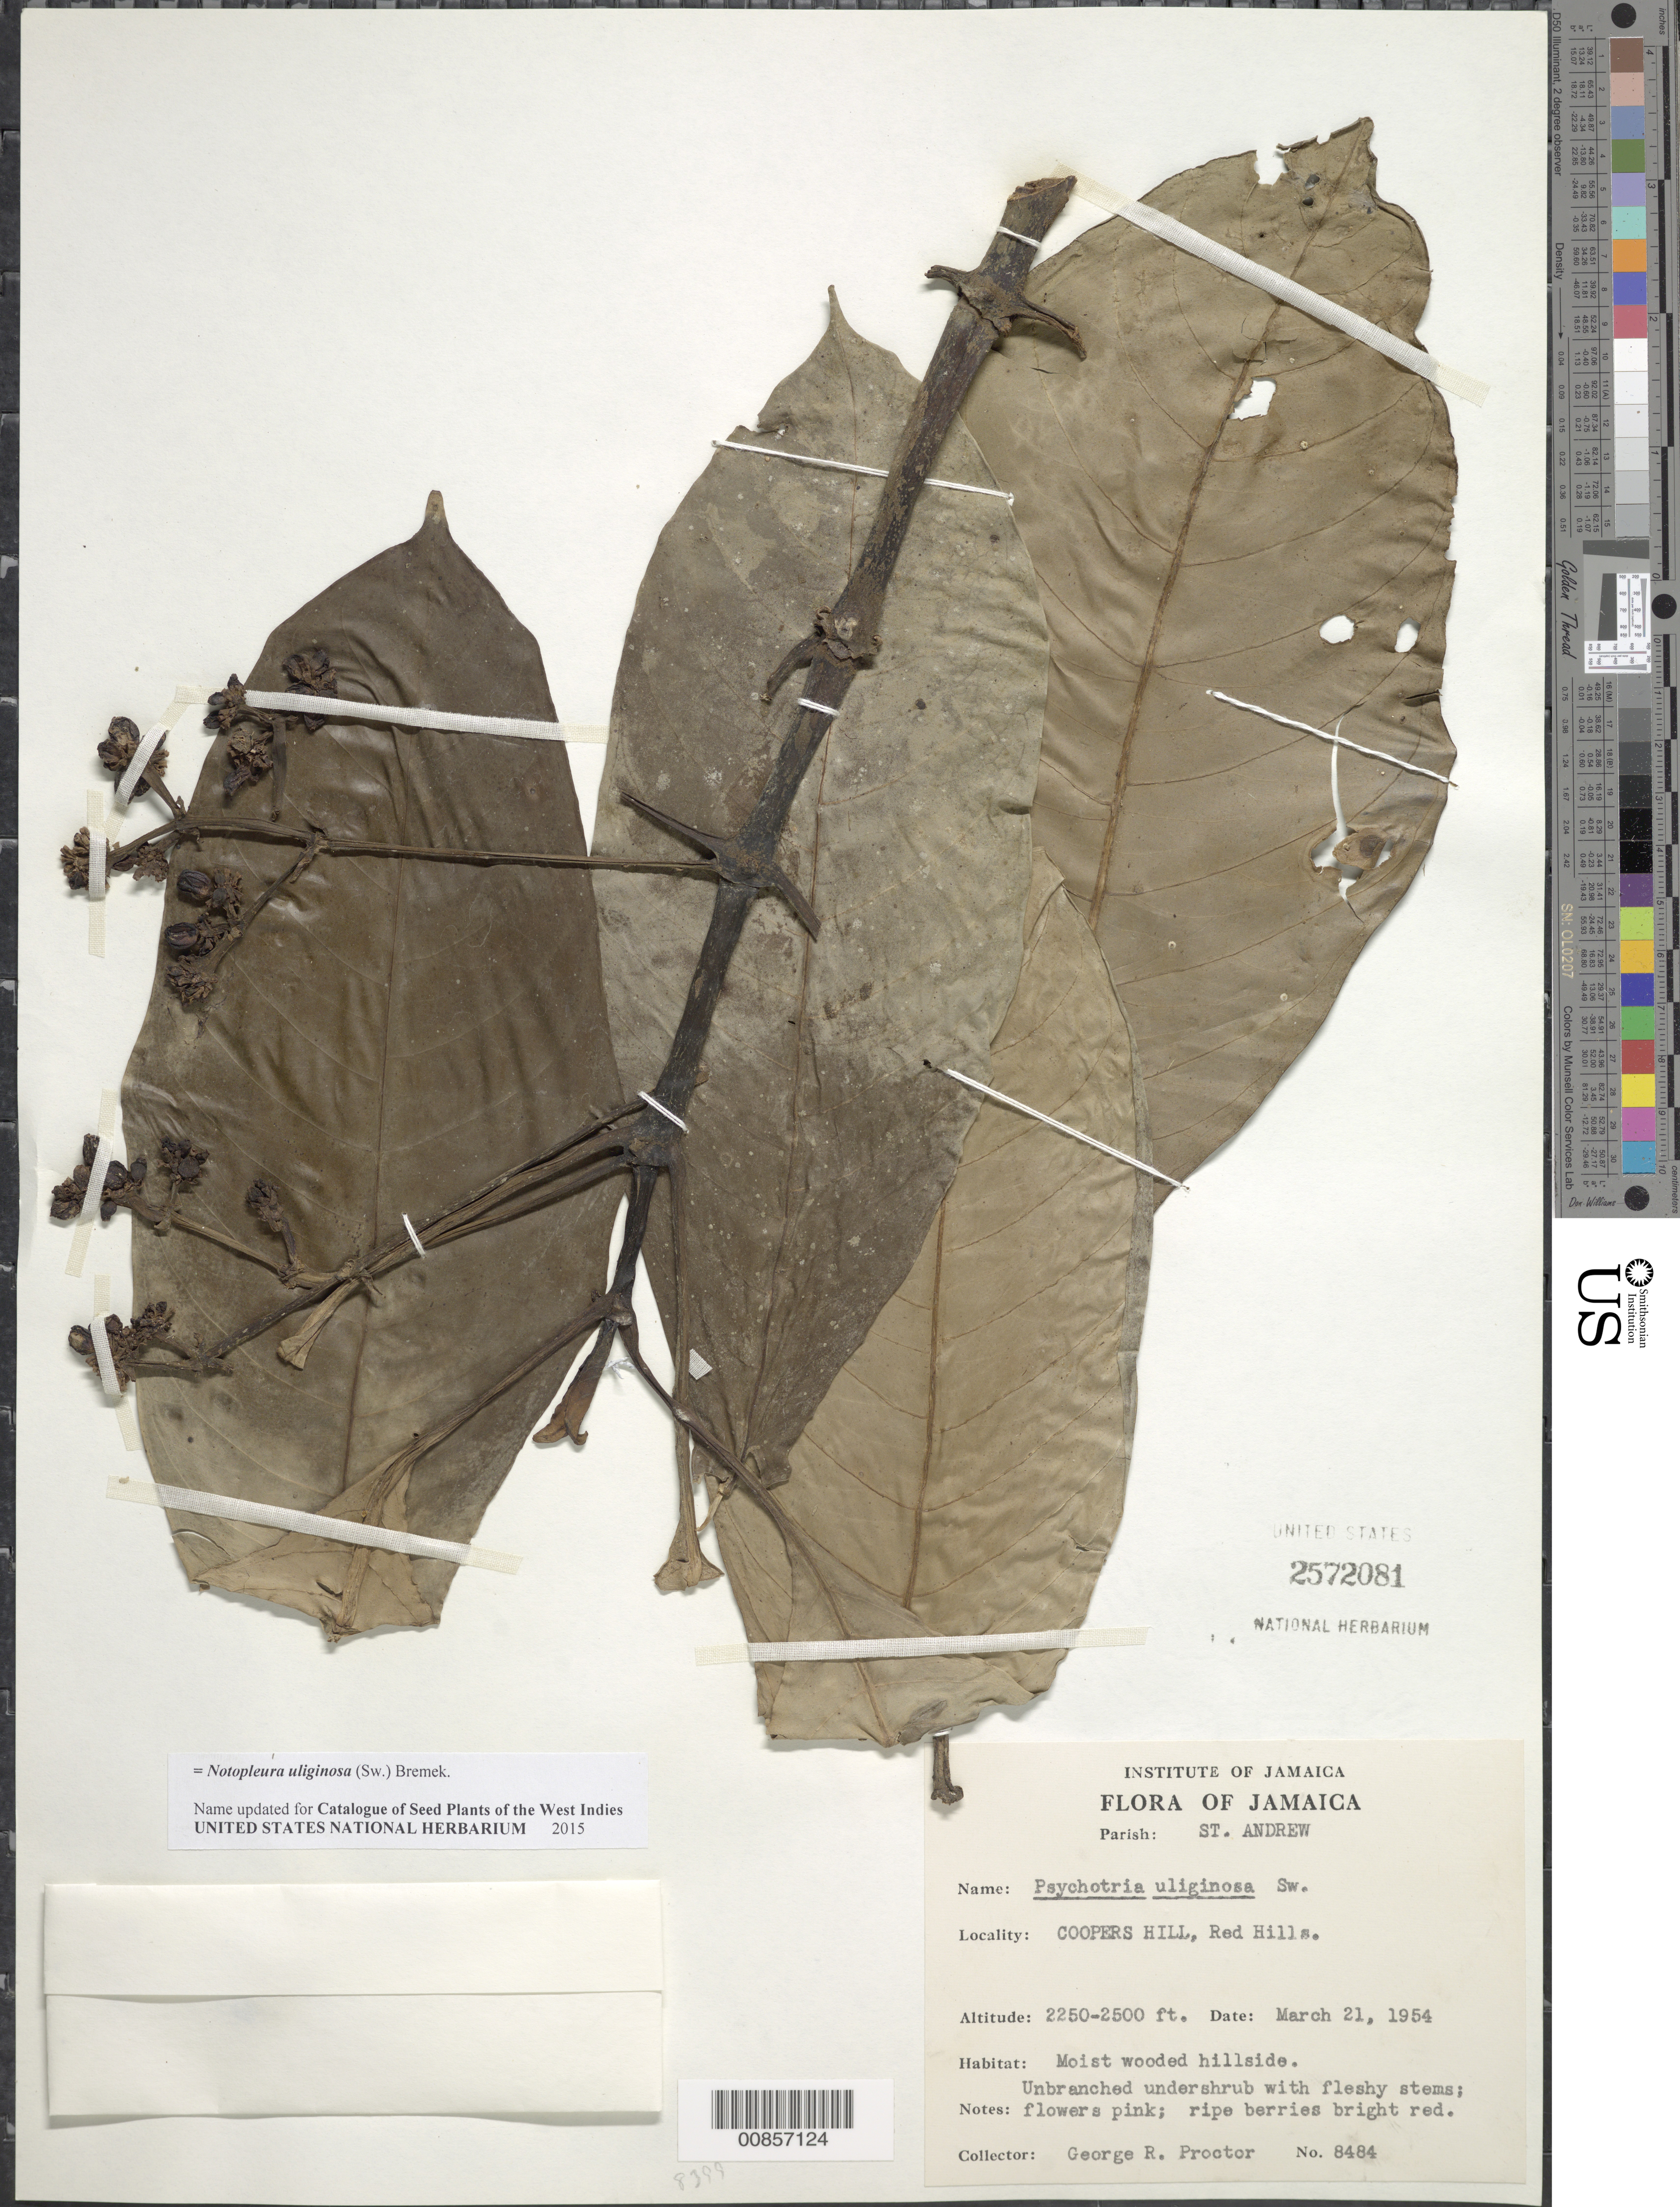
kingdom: Plantae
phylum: Tracheophyta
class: Magnoliopsida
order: Gentianales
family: Rubiaceae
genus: Notopleura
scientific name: Notopleura uliginosa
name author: (Sw.) Bremek.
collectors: G. R. Proctor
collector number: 8484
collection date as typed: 21 Mar 1954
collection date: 1954-03-21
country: Jamaica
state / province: Saint Andrew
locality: Coopers Hill, Red Hills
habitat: Moist wooded hillside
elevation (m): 686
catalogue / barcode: US 2572081